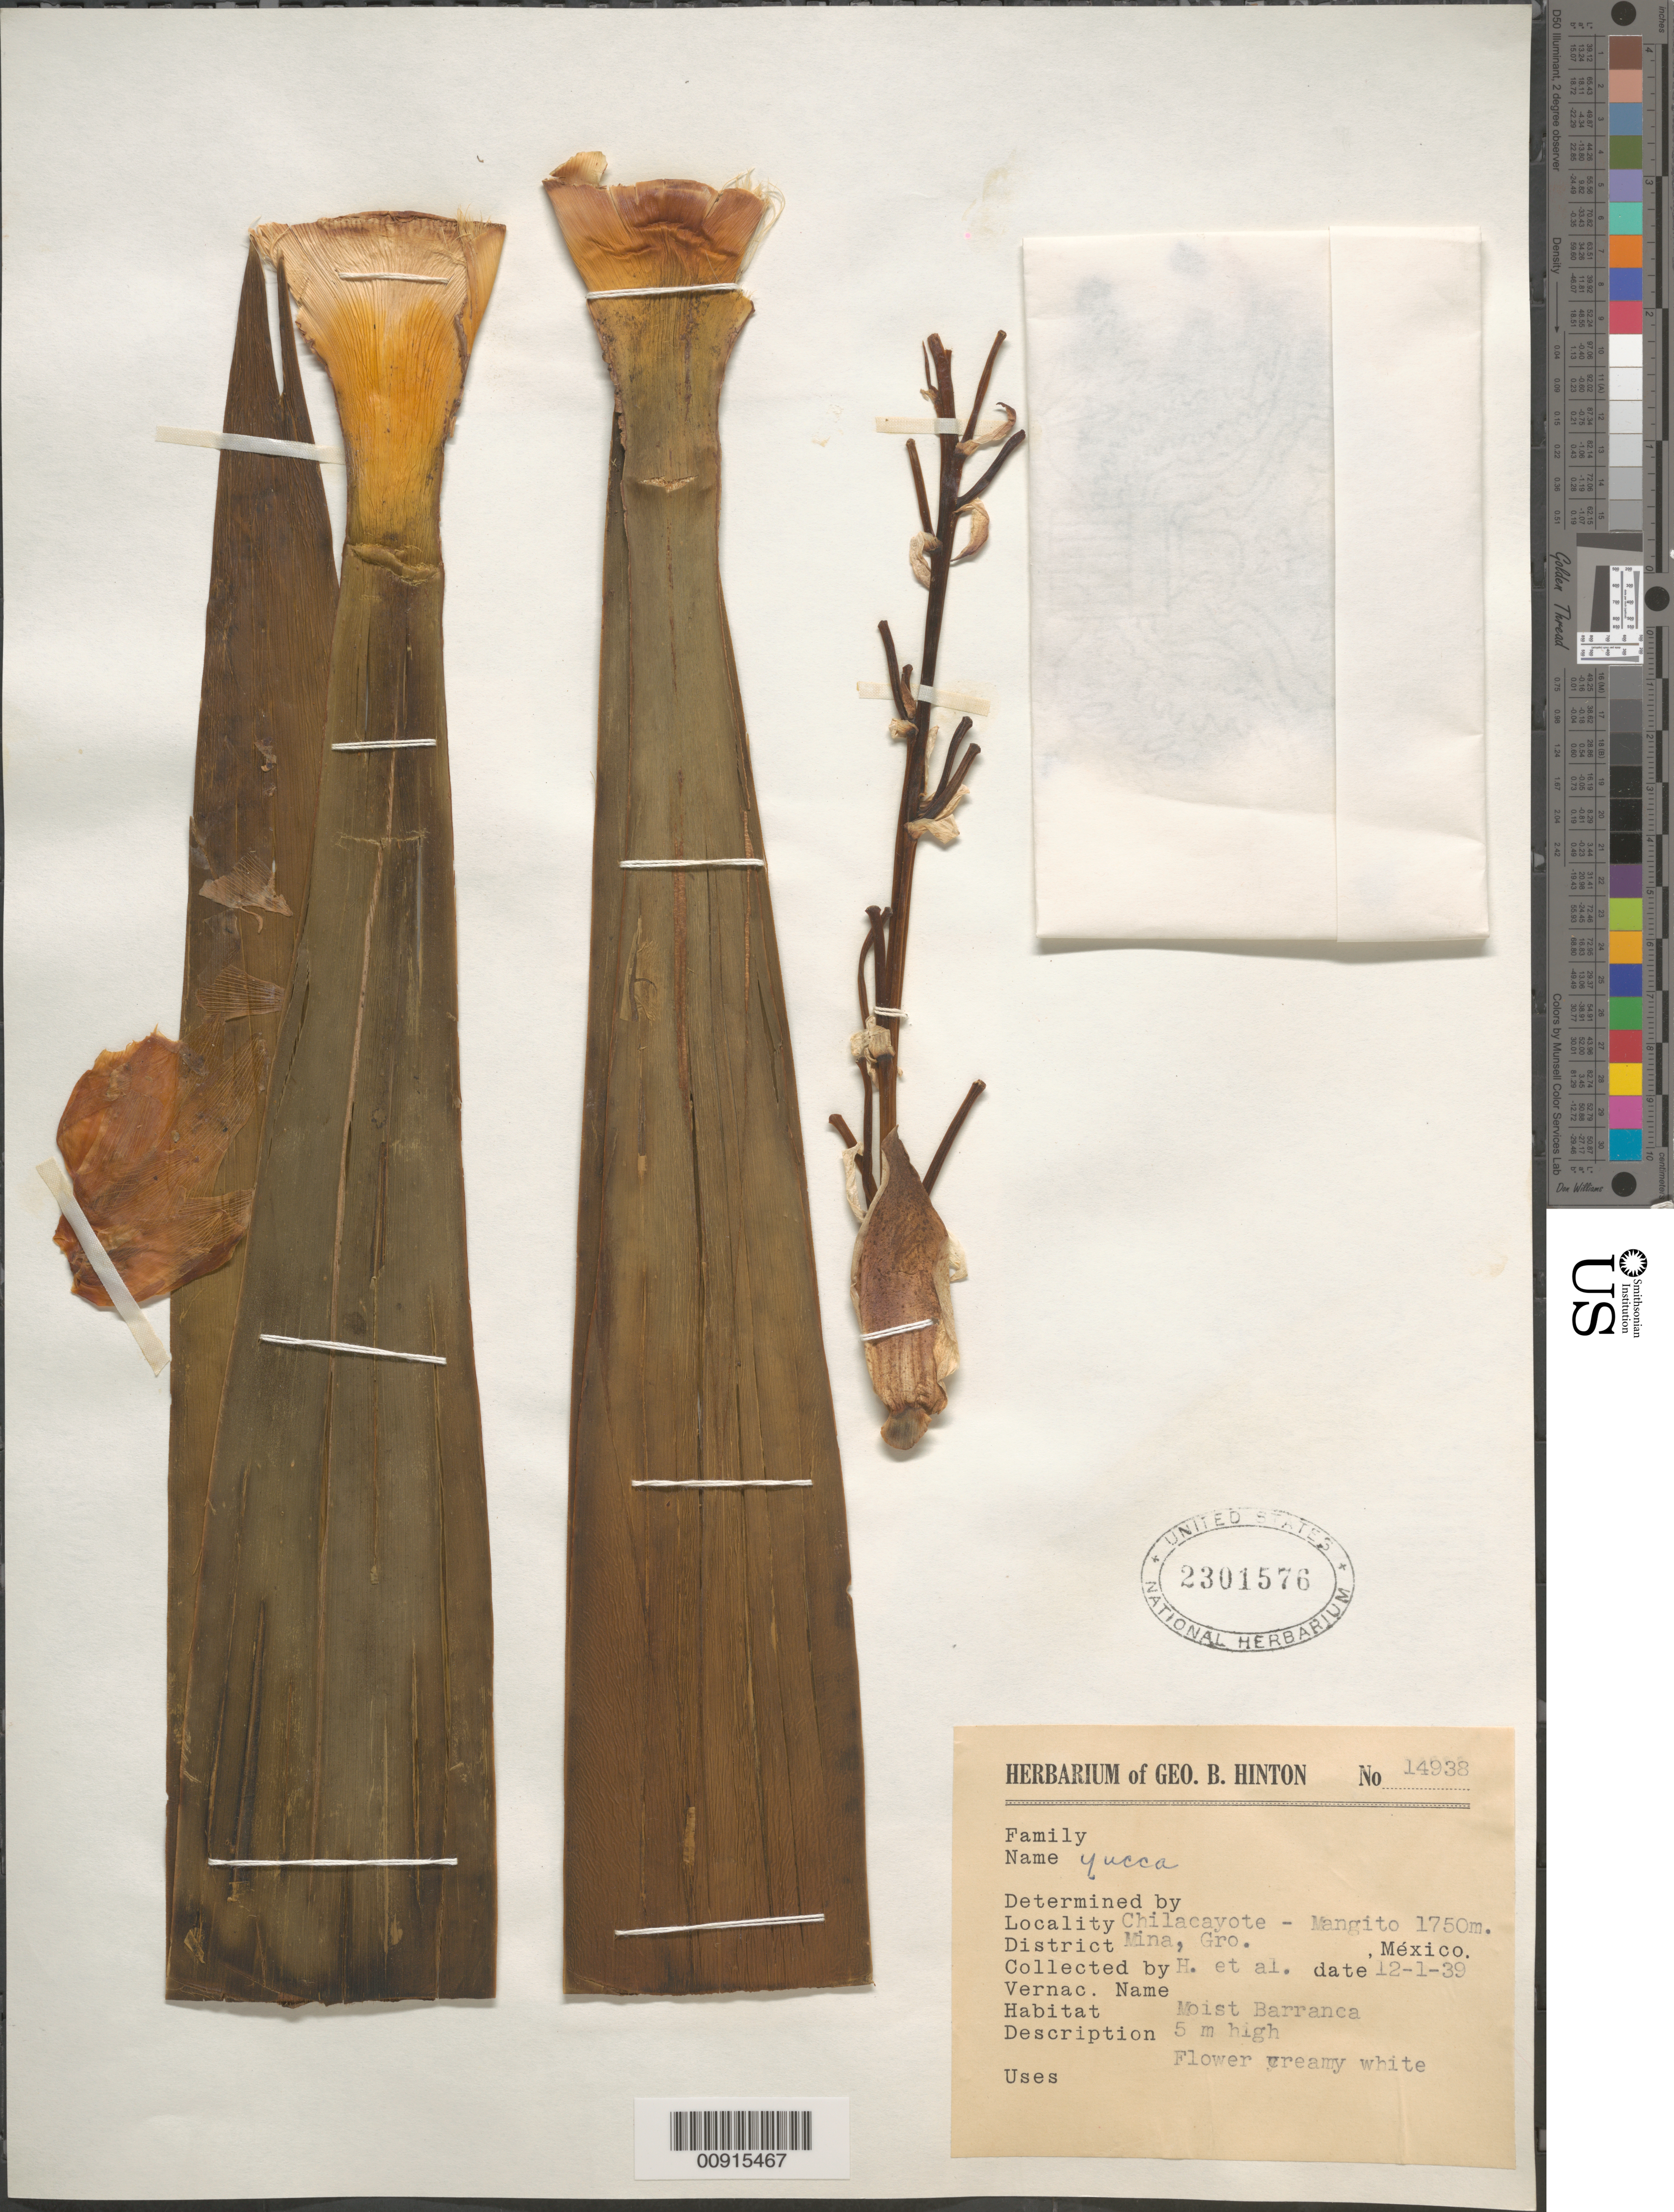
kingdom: Plantae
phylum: Tracheophyta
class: Liliopsida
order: Asparagales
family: Asparagaceae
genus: Yucca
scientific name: Yucca sp.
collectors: G. B. Hinton & et al.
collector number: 14938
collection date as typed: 01 Dec 1939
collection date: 1939-12-01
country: Mexico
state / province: Guerrero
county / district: Mina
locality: Chilacayote - Mangito, District Mina, Guerrero.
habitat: Moist barranca.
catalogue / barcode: US 2301576